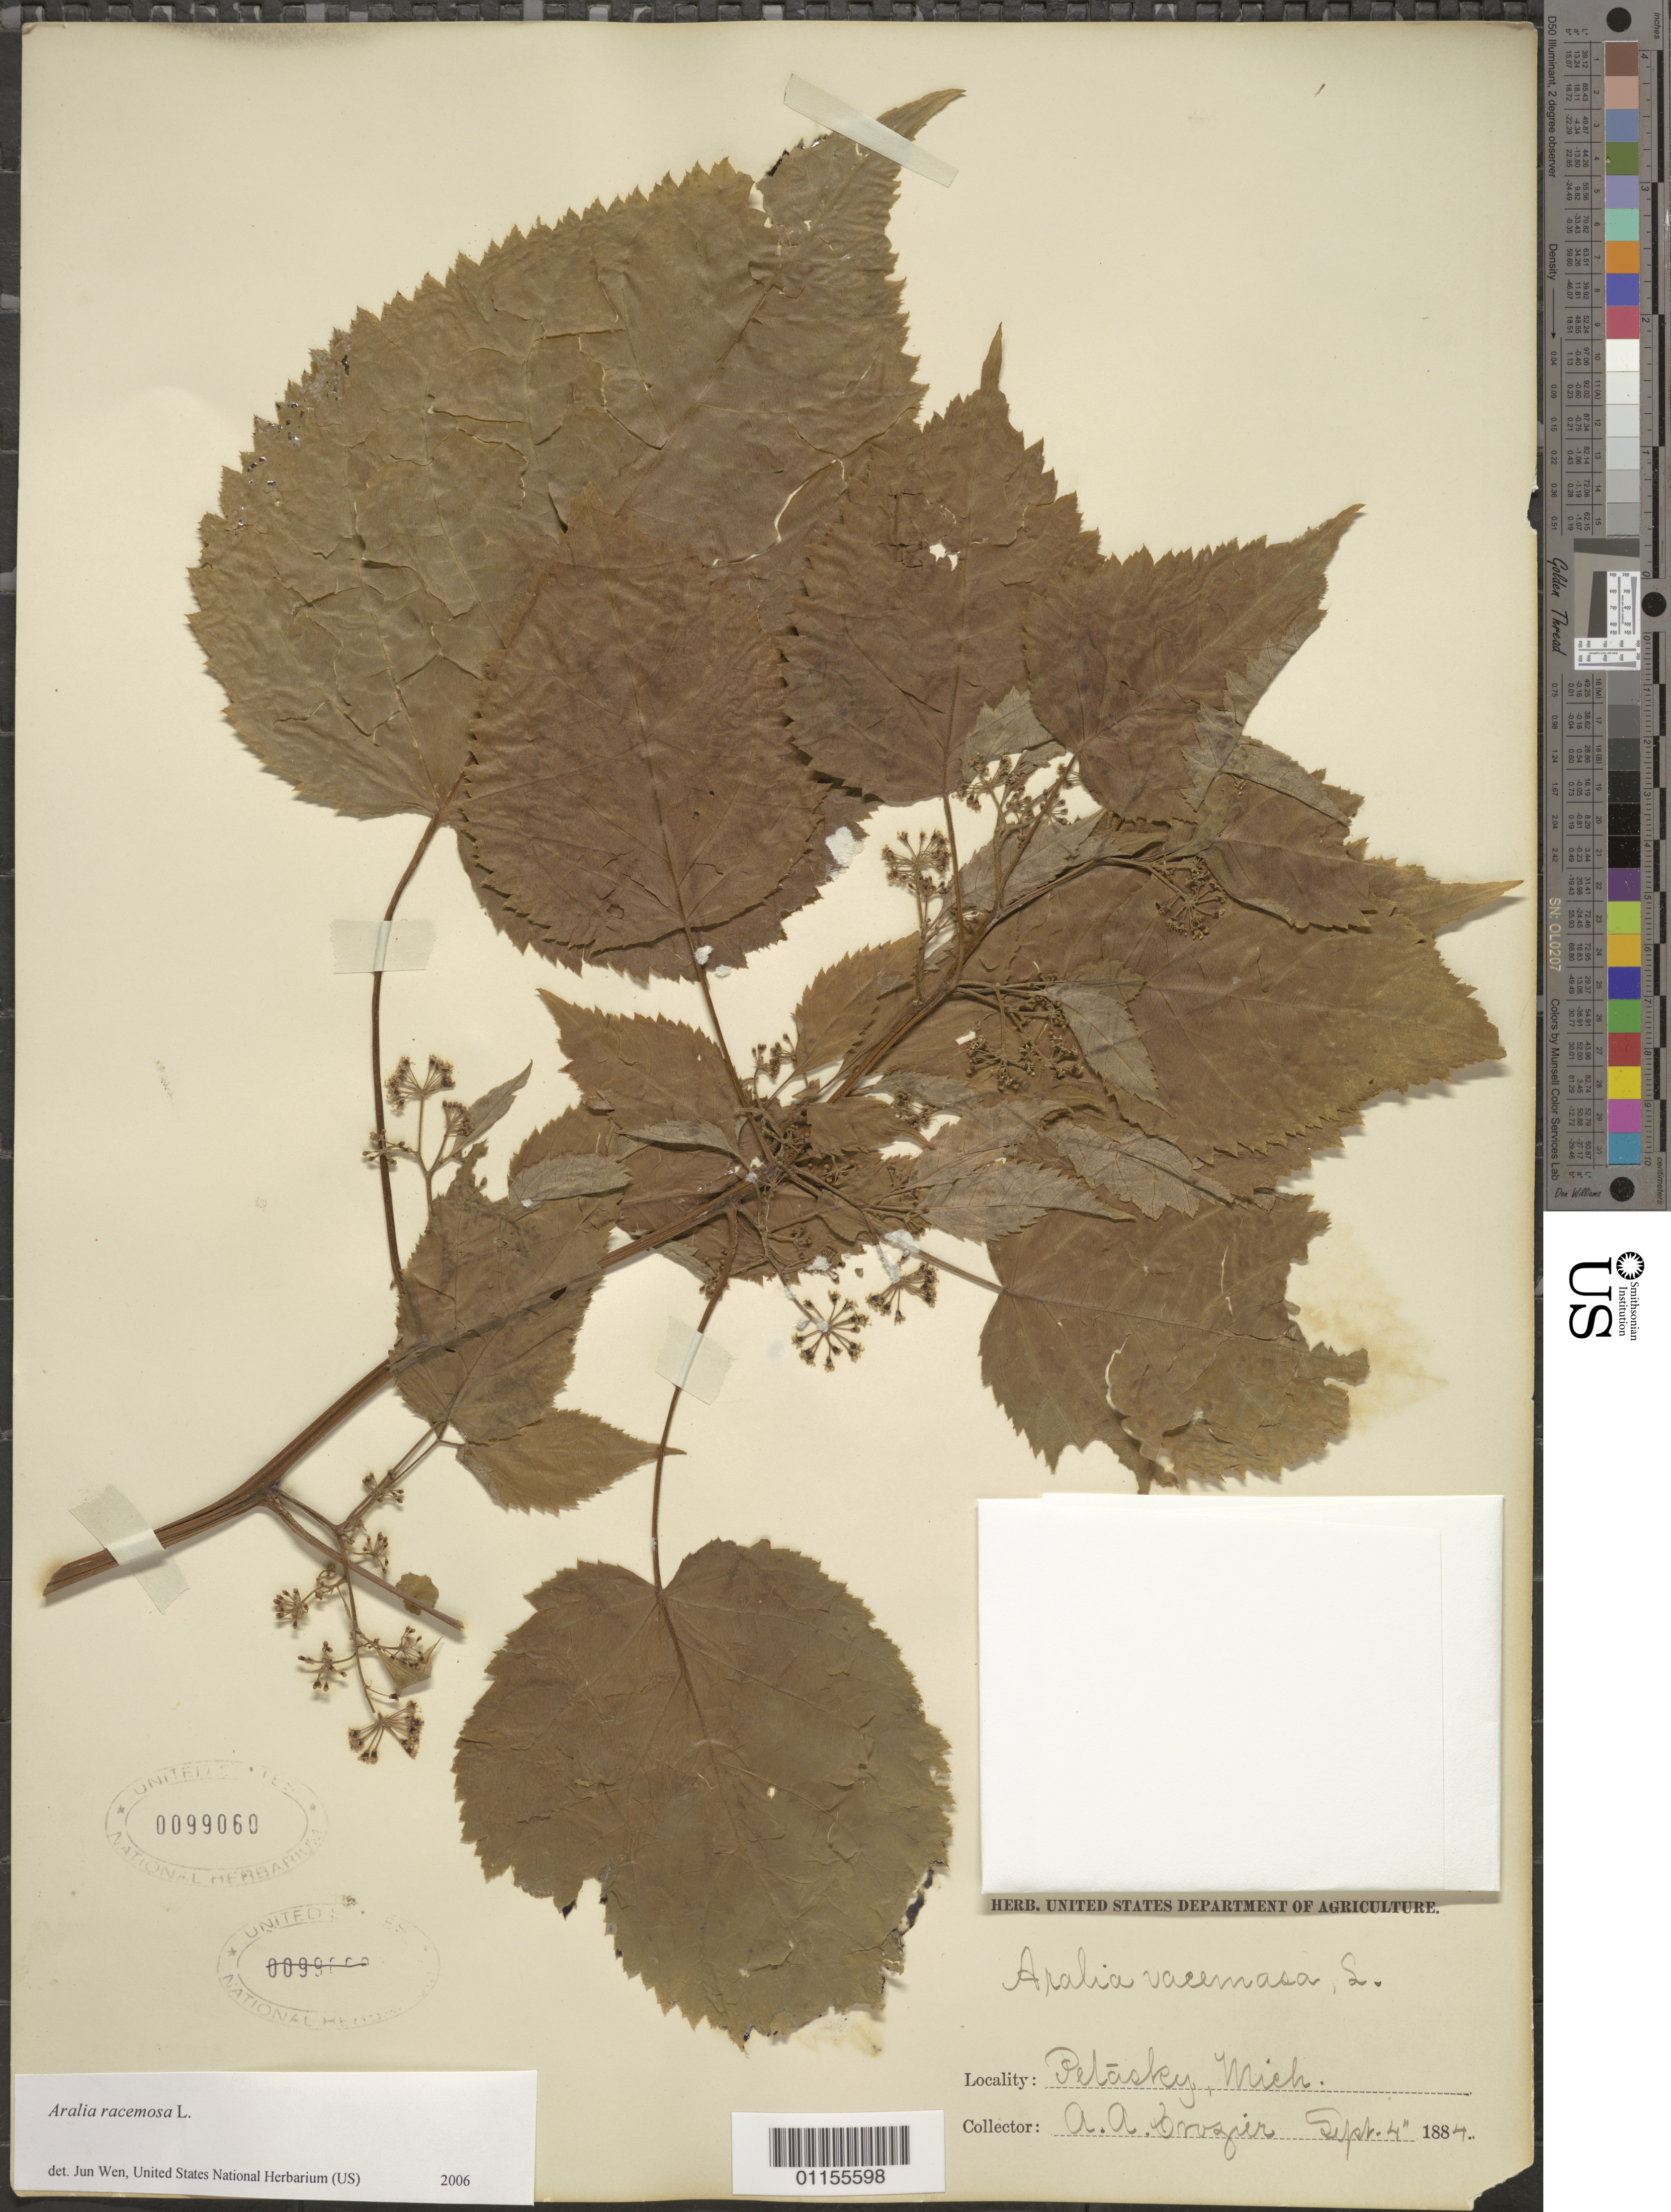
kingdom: Plantae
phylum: Tracheophyta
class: Magnoliopsida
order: Apiales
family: Araliaceae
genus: Aralia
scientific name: Aralia racemosa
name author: L.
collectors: A. Crozier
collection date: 1884-09-04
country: United States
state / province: Michigan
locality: Petoskey.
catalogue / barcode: US 99060